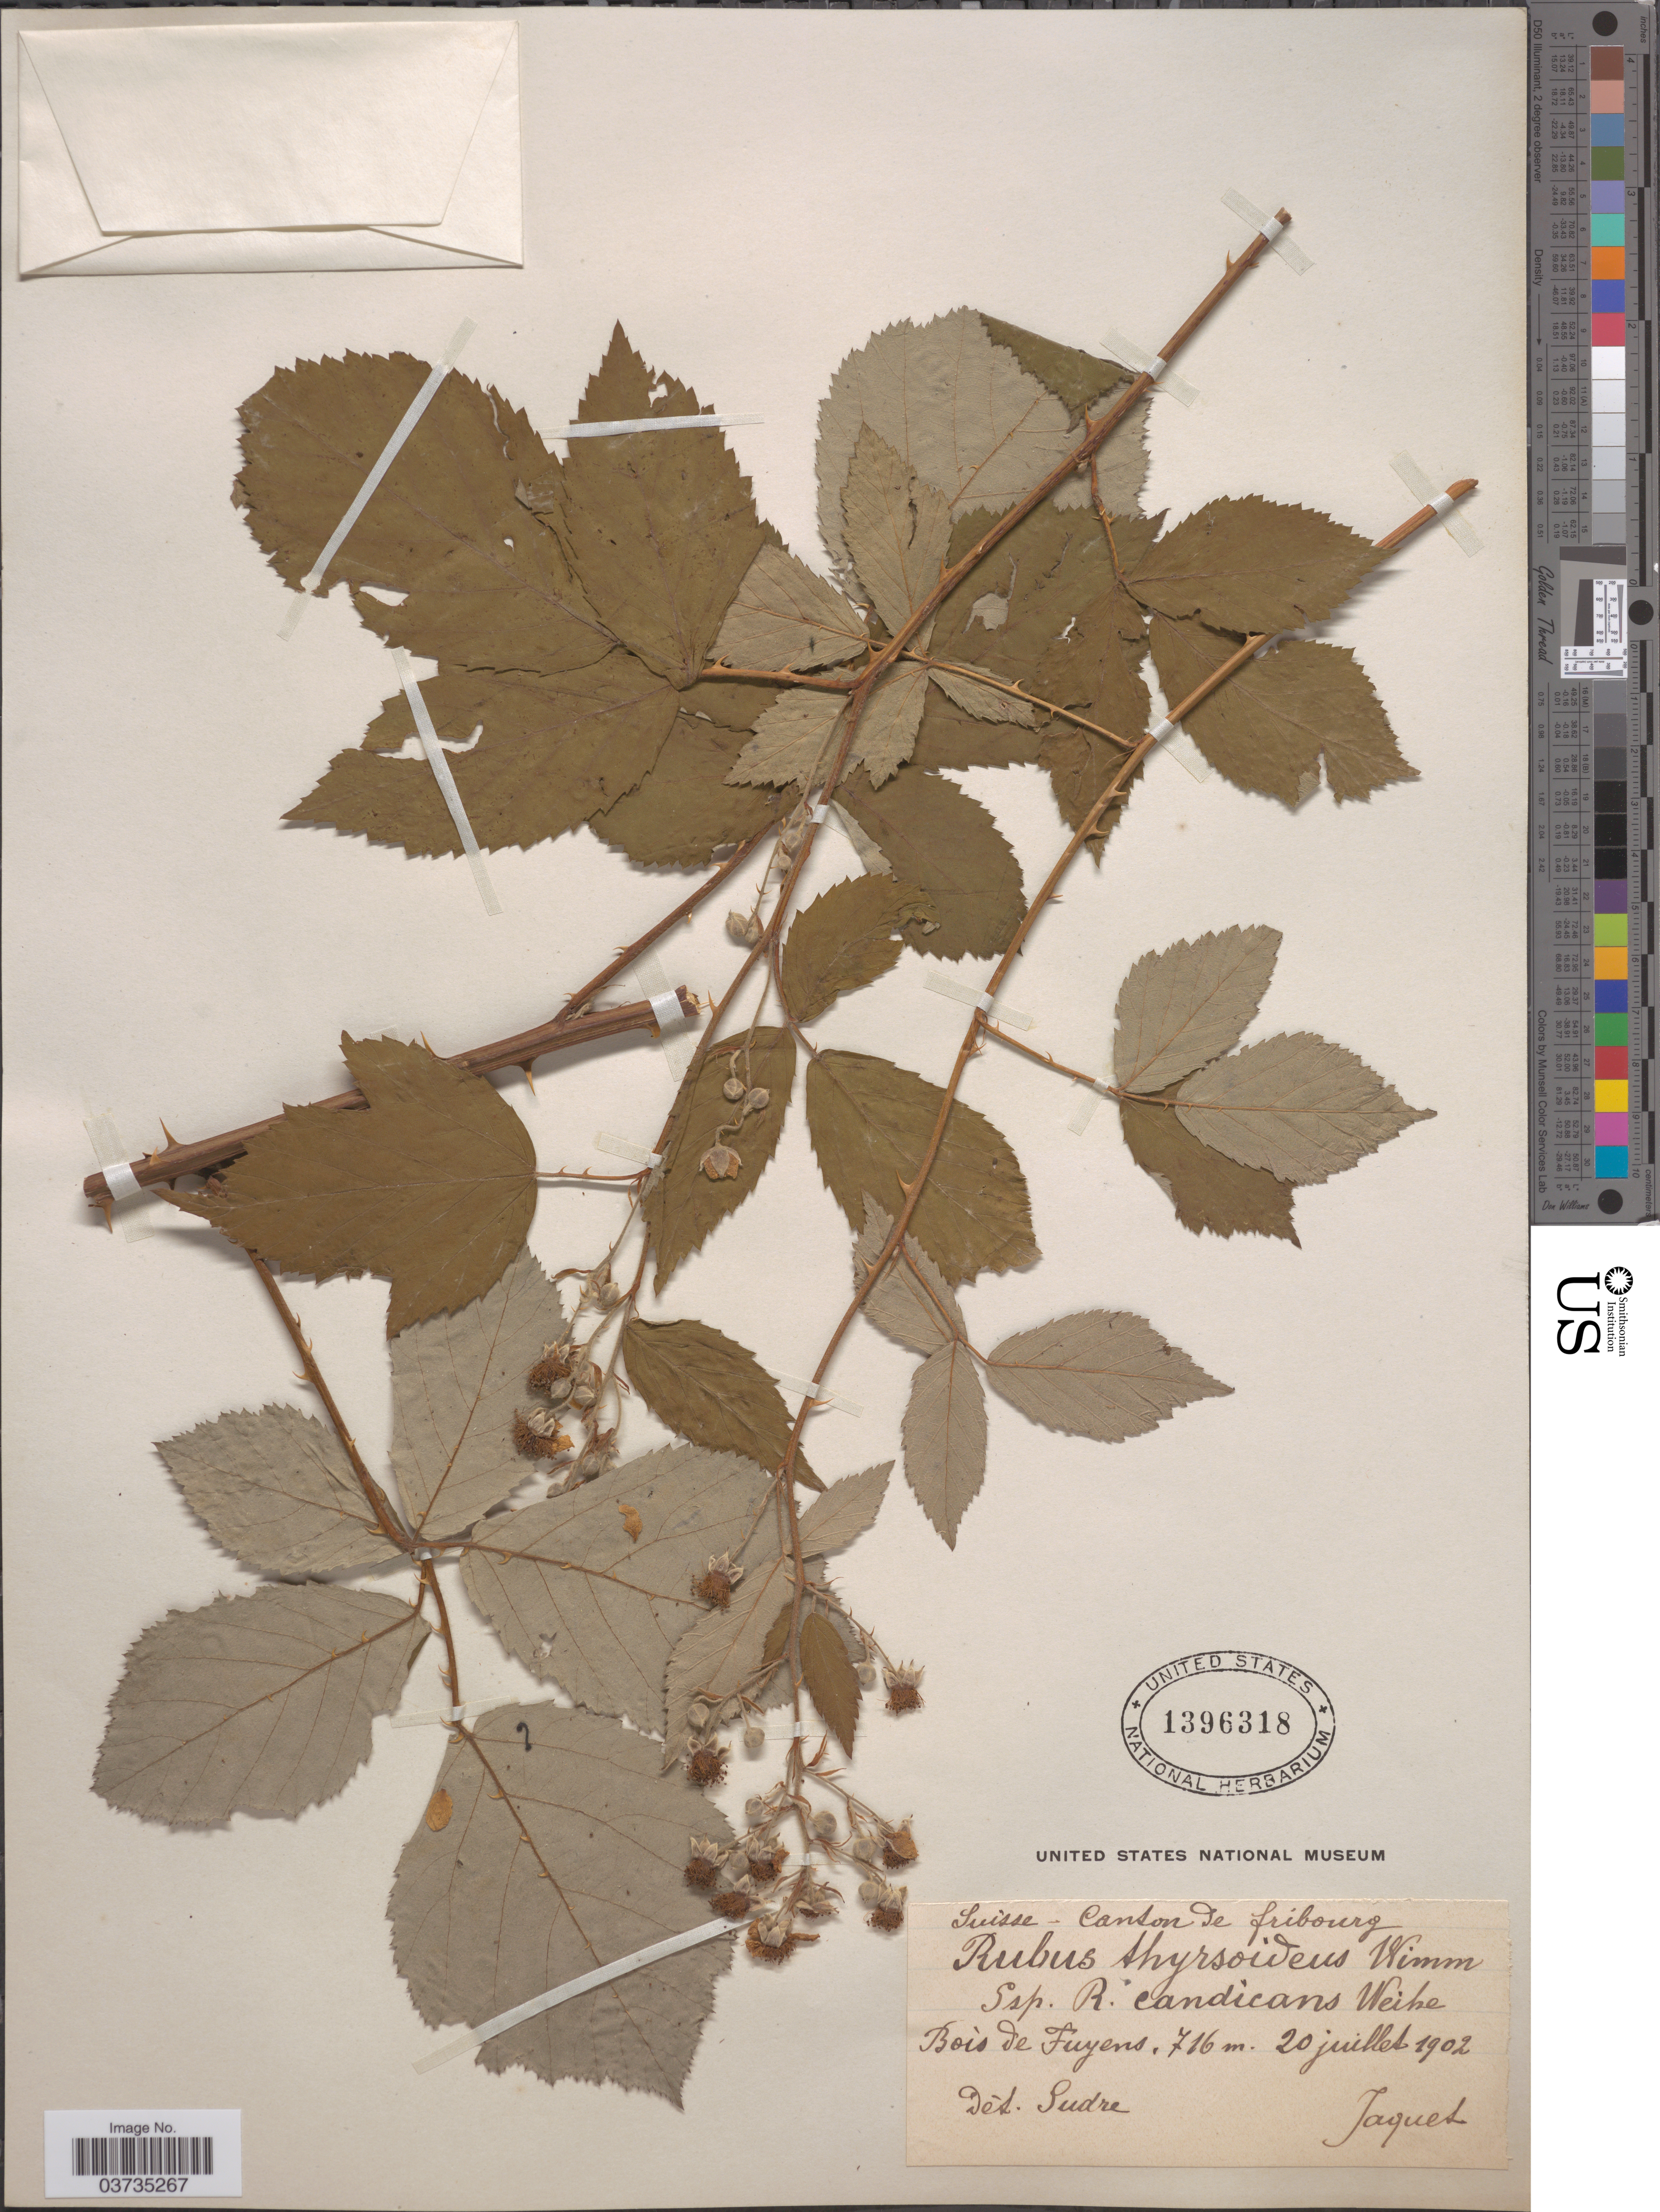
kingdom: Plantae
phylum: Tracheophyta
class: Magnoliopsida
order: Rosales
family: Rosaceae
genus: Rubus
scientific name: Rubus thyrsoideus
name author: Wimm.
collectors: -. Jaquet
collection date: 1902-07-20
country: Switzerland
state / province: Fribourg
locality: Canton de Fribourg. Bois de Fuyens.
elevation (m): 716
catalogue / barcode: US 1396318